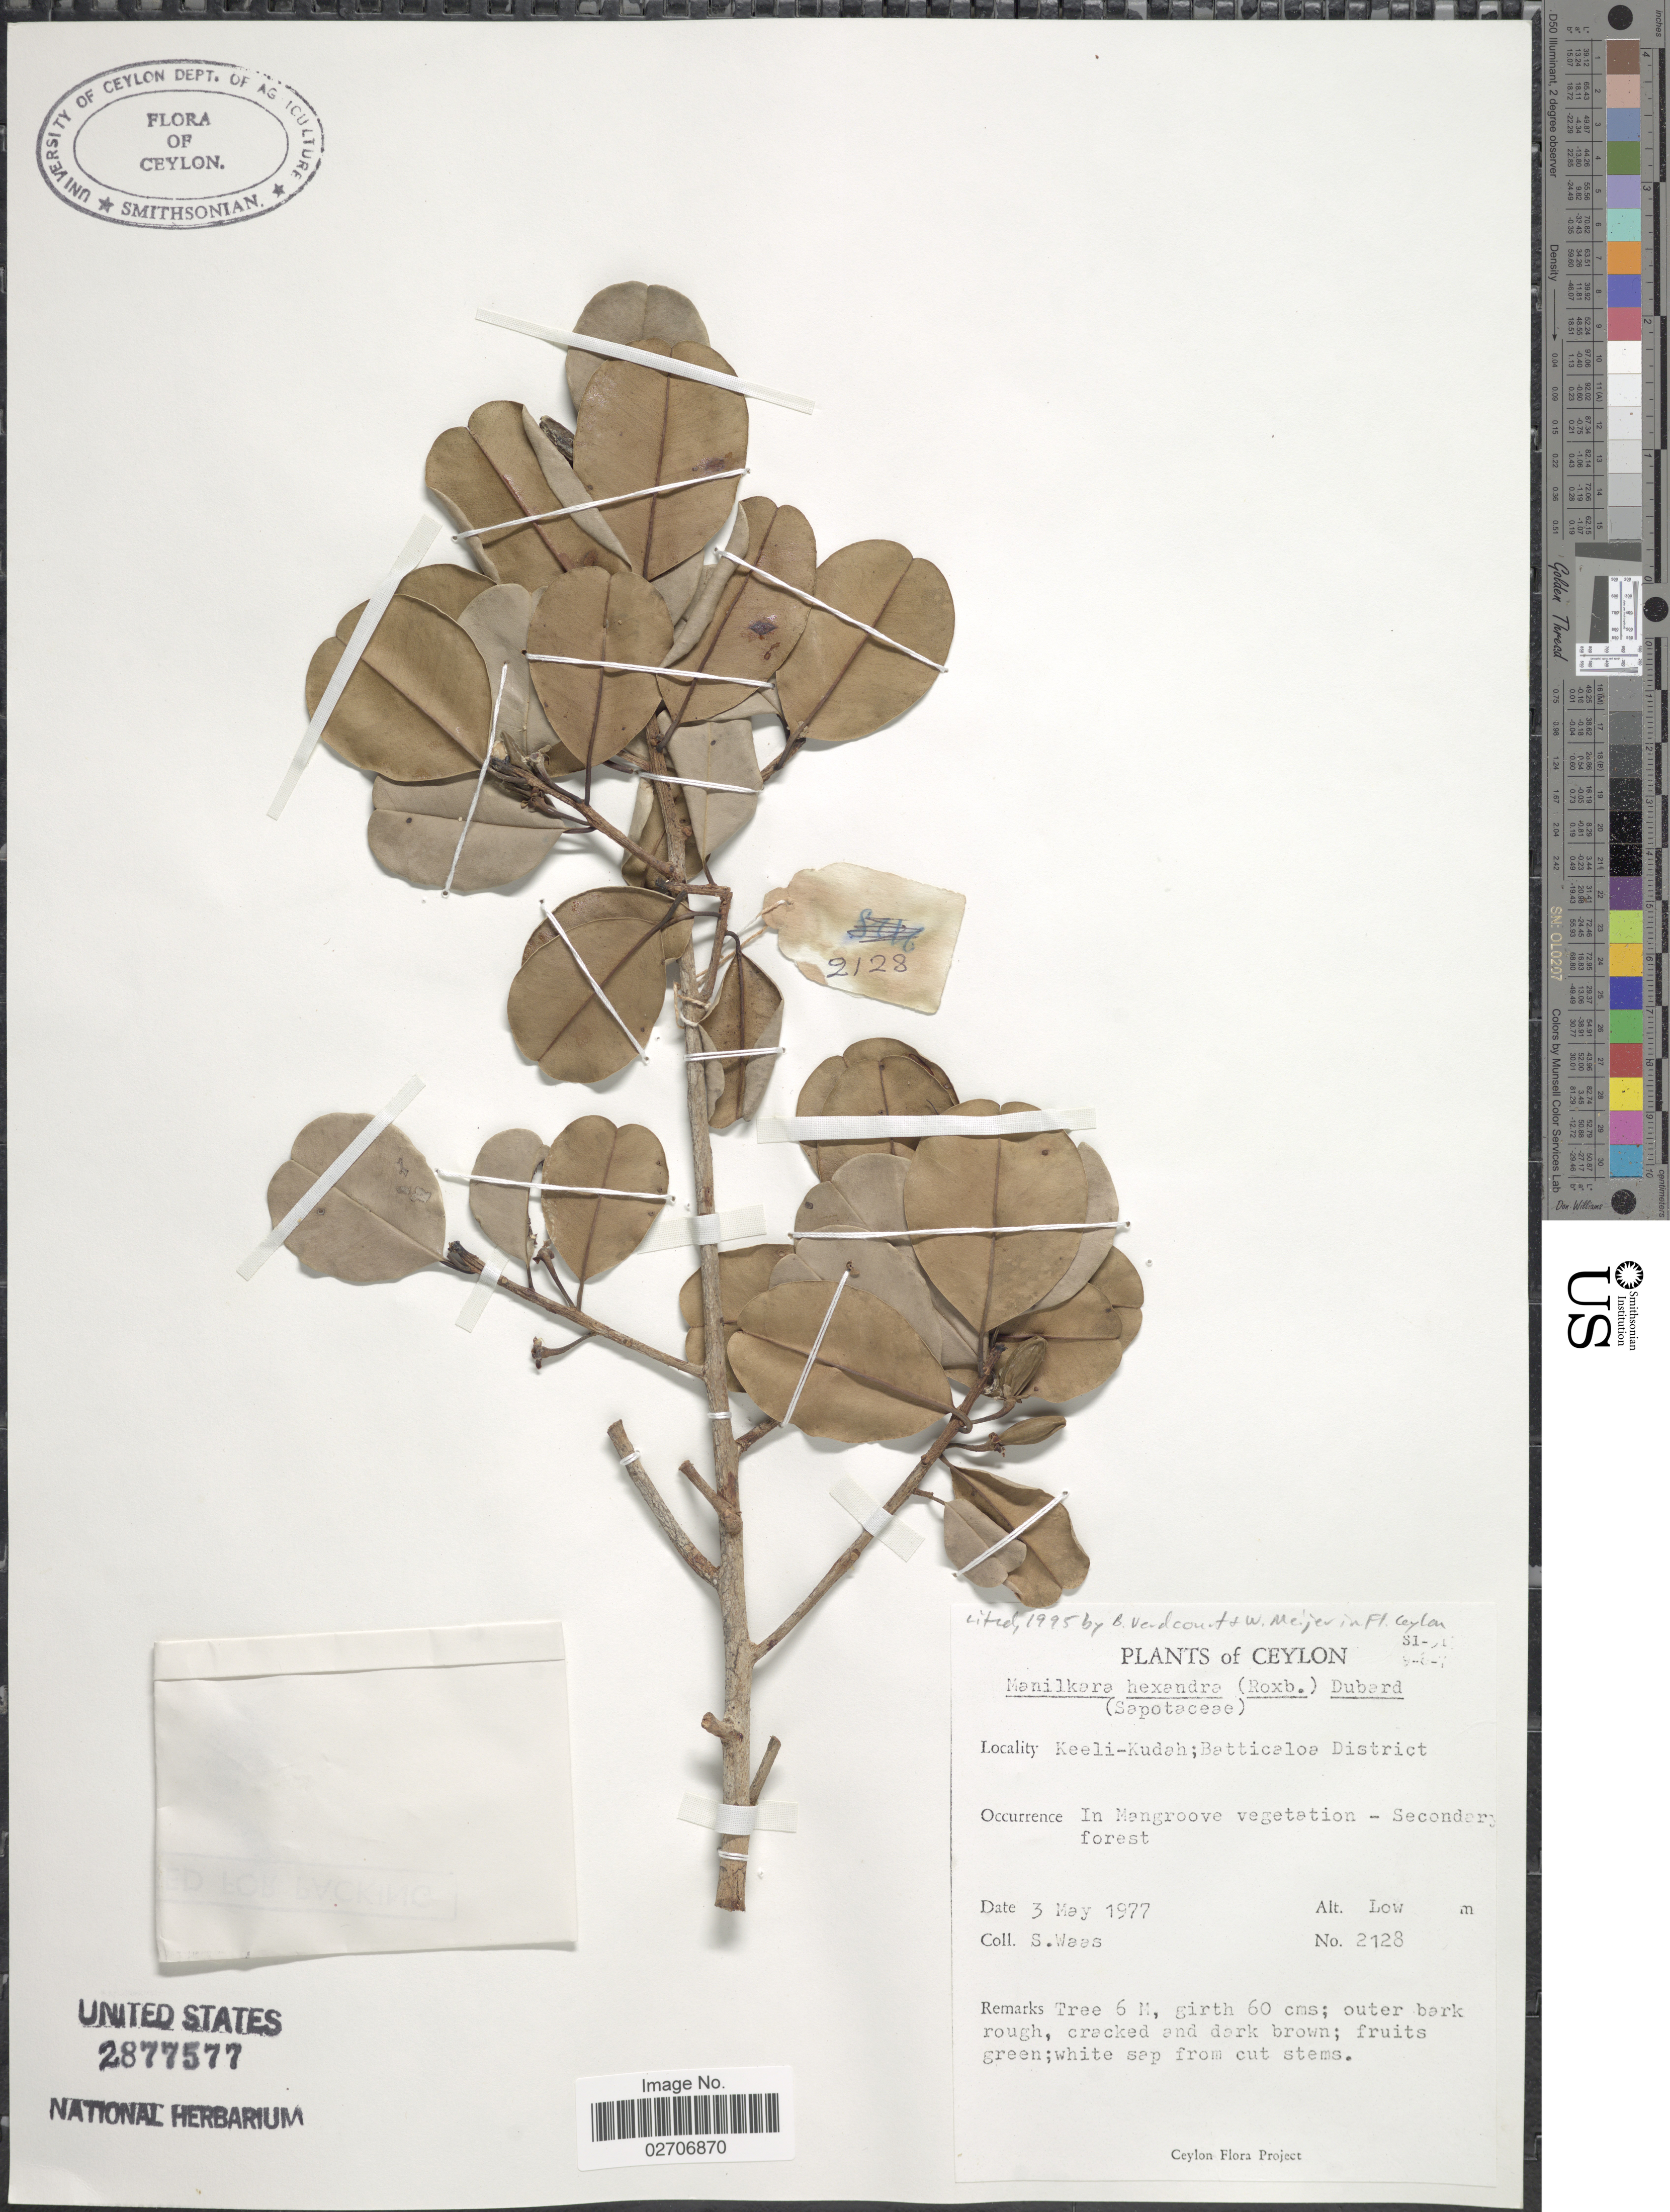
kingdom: Plantae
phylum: Tracheophyta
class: Magnoliopsida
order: Ericales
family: Sapotaceae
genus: Manilkara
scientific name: Manilkara hexandra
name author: (Roxb.) Dubard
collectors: S. Waas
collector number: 2128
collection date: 1977-05-03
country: Sri Lanka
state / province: Eastern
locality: Ceylon, Keeli-Kudah; Batticaloa District, in Mangrove vegetation, Secondary forest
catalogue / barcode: US 2877577